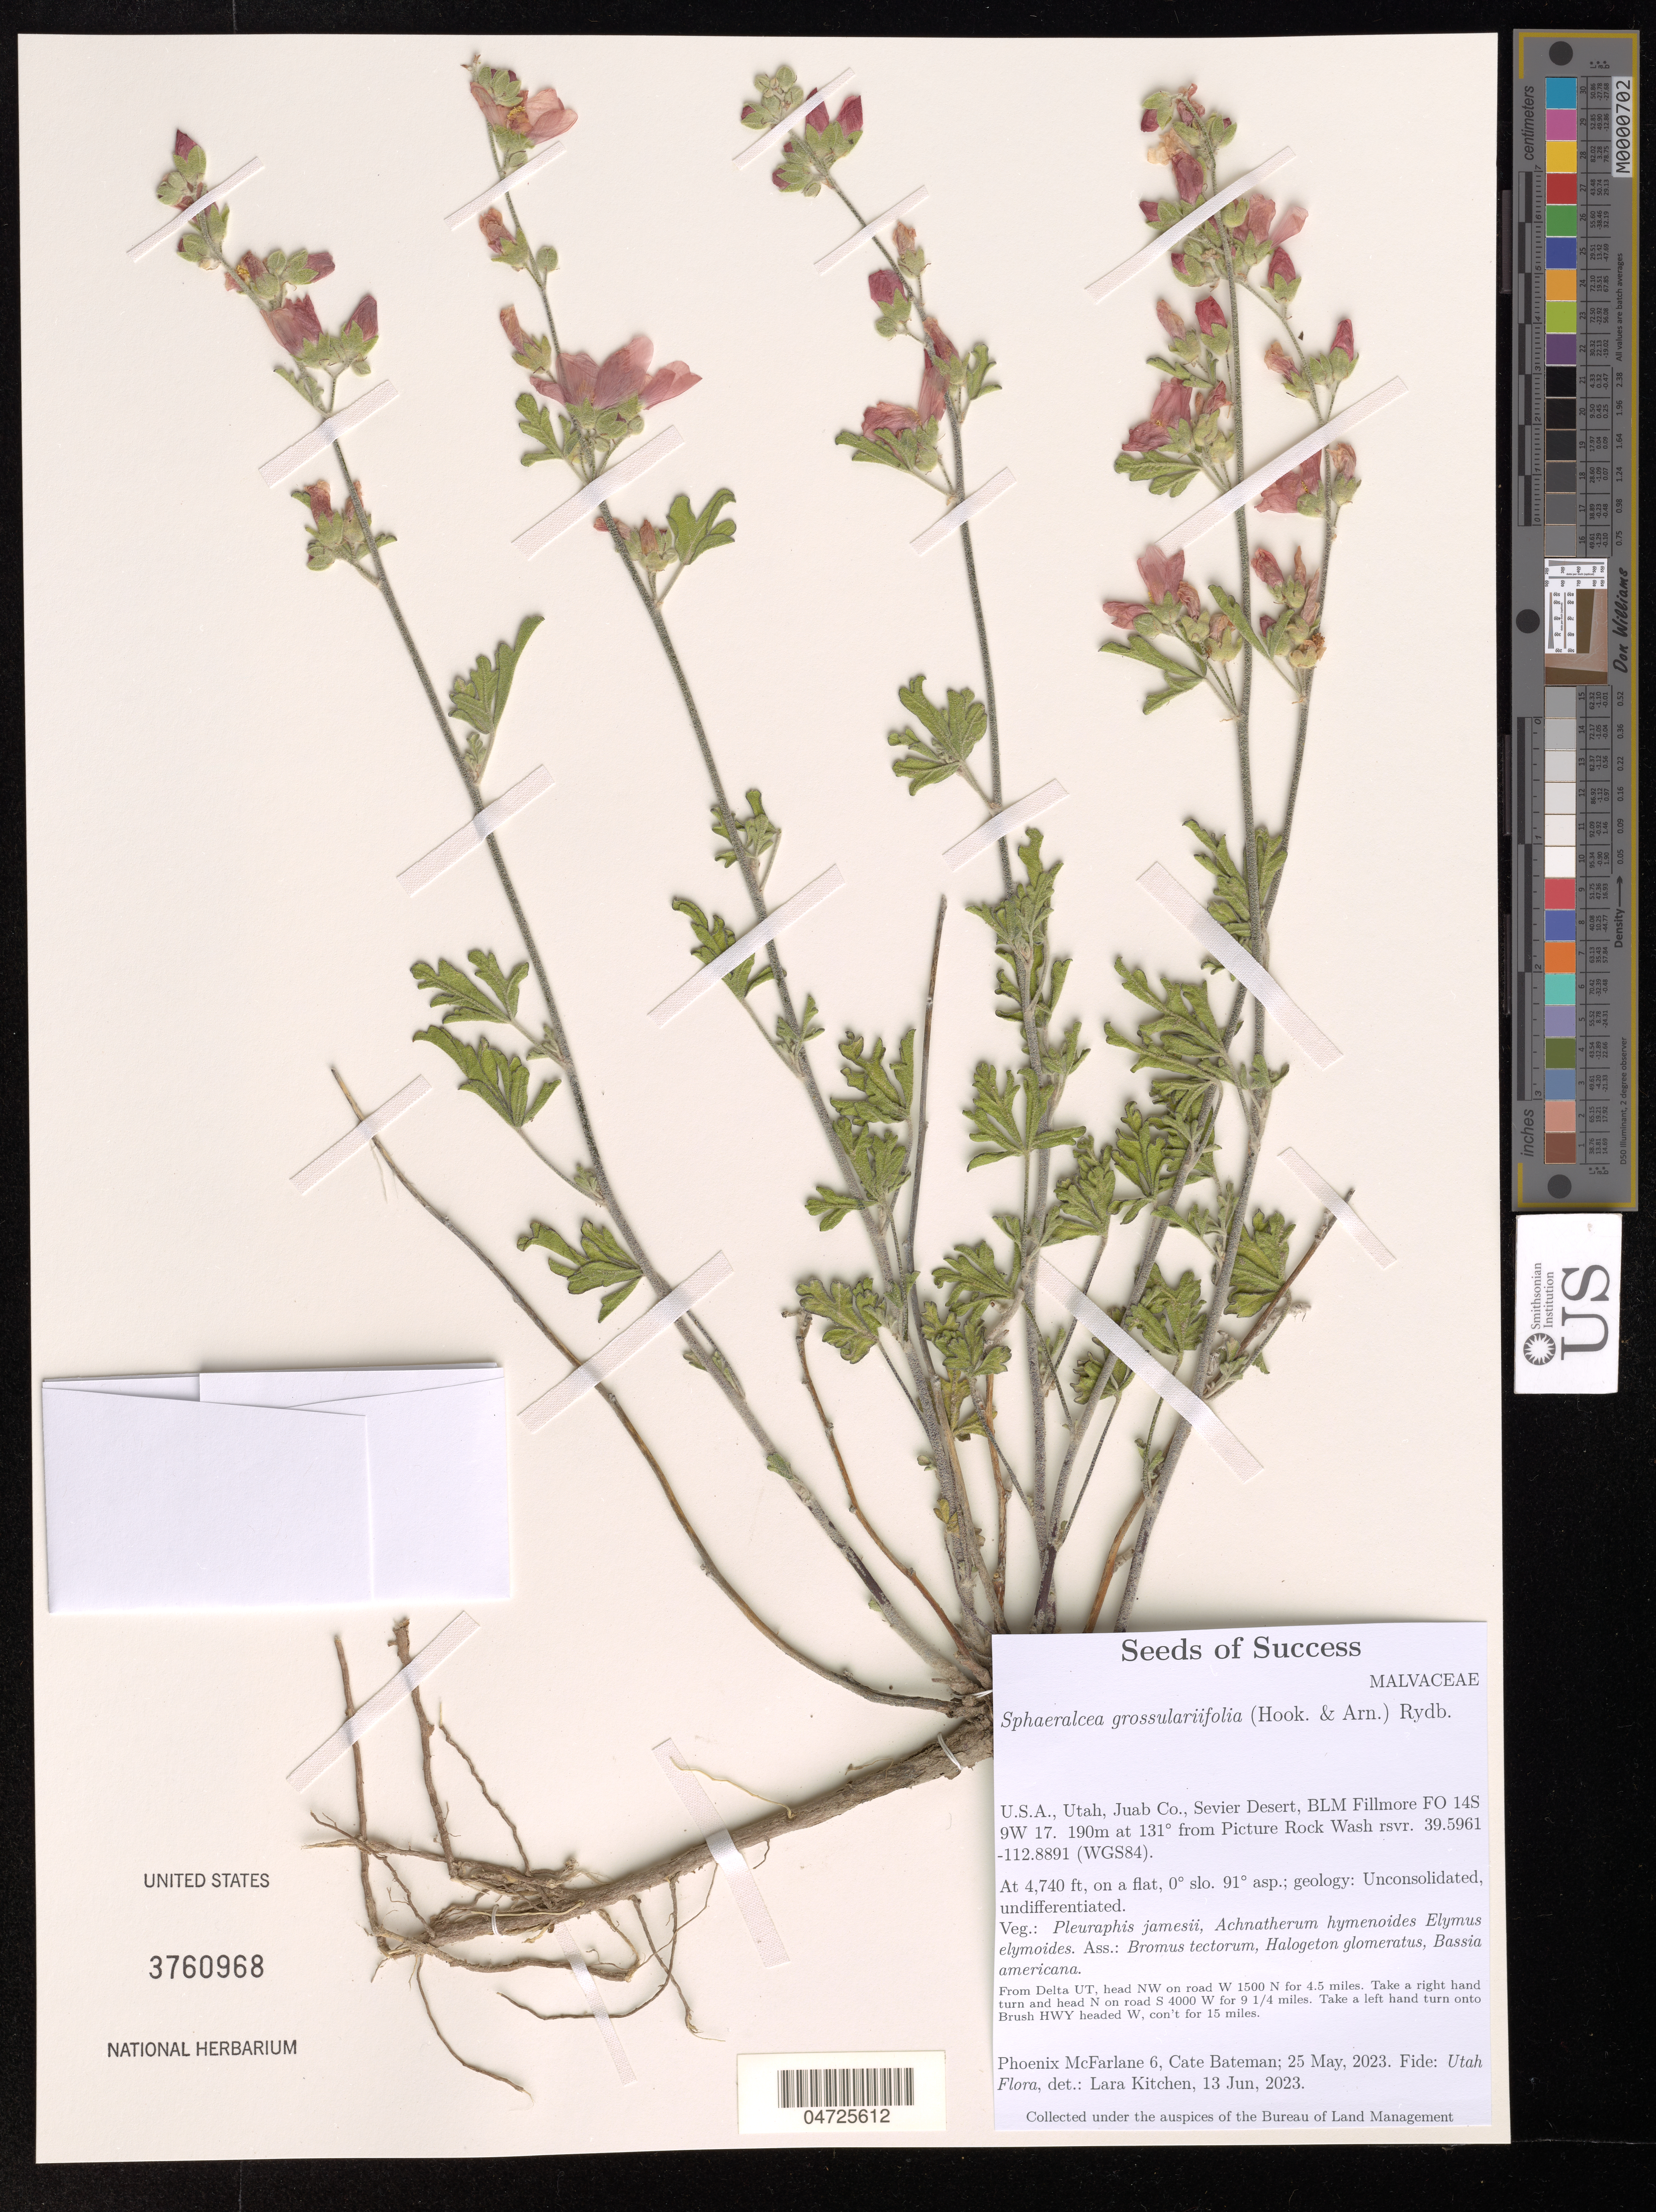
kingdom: Plantae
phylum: Tracheophyta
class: Magnoliopsida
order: Malvales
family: Malvaceae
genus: Sphaeralcea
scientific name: Sphaeralcea grossulariifolia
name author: (Hook. & Arn.) Rydb.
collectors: P. McFarlane & C. Bateman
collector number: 6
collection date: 2023-05-25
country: United States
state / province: Utah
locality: Juab Co., Sevier Desert, BLM Fillmore FO 14S 9W 17. 190m at 131º from Picture Rock Wash rsvr. (WGS84). From Delta UT, head NW on road W 1500 N for 4.5 miles. Take a right hand turn and head N on road S 4000 W for 9 1/4 miles. Take a left hand turn onto Brush HWY headed W, con't for 15 miles.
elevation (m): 1445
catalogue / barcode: US 3760968